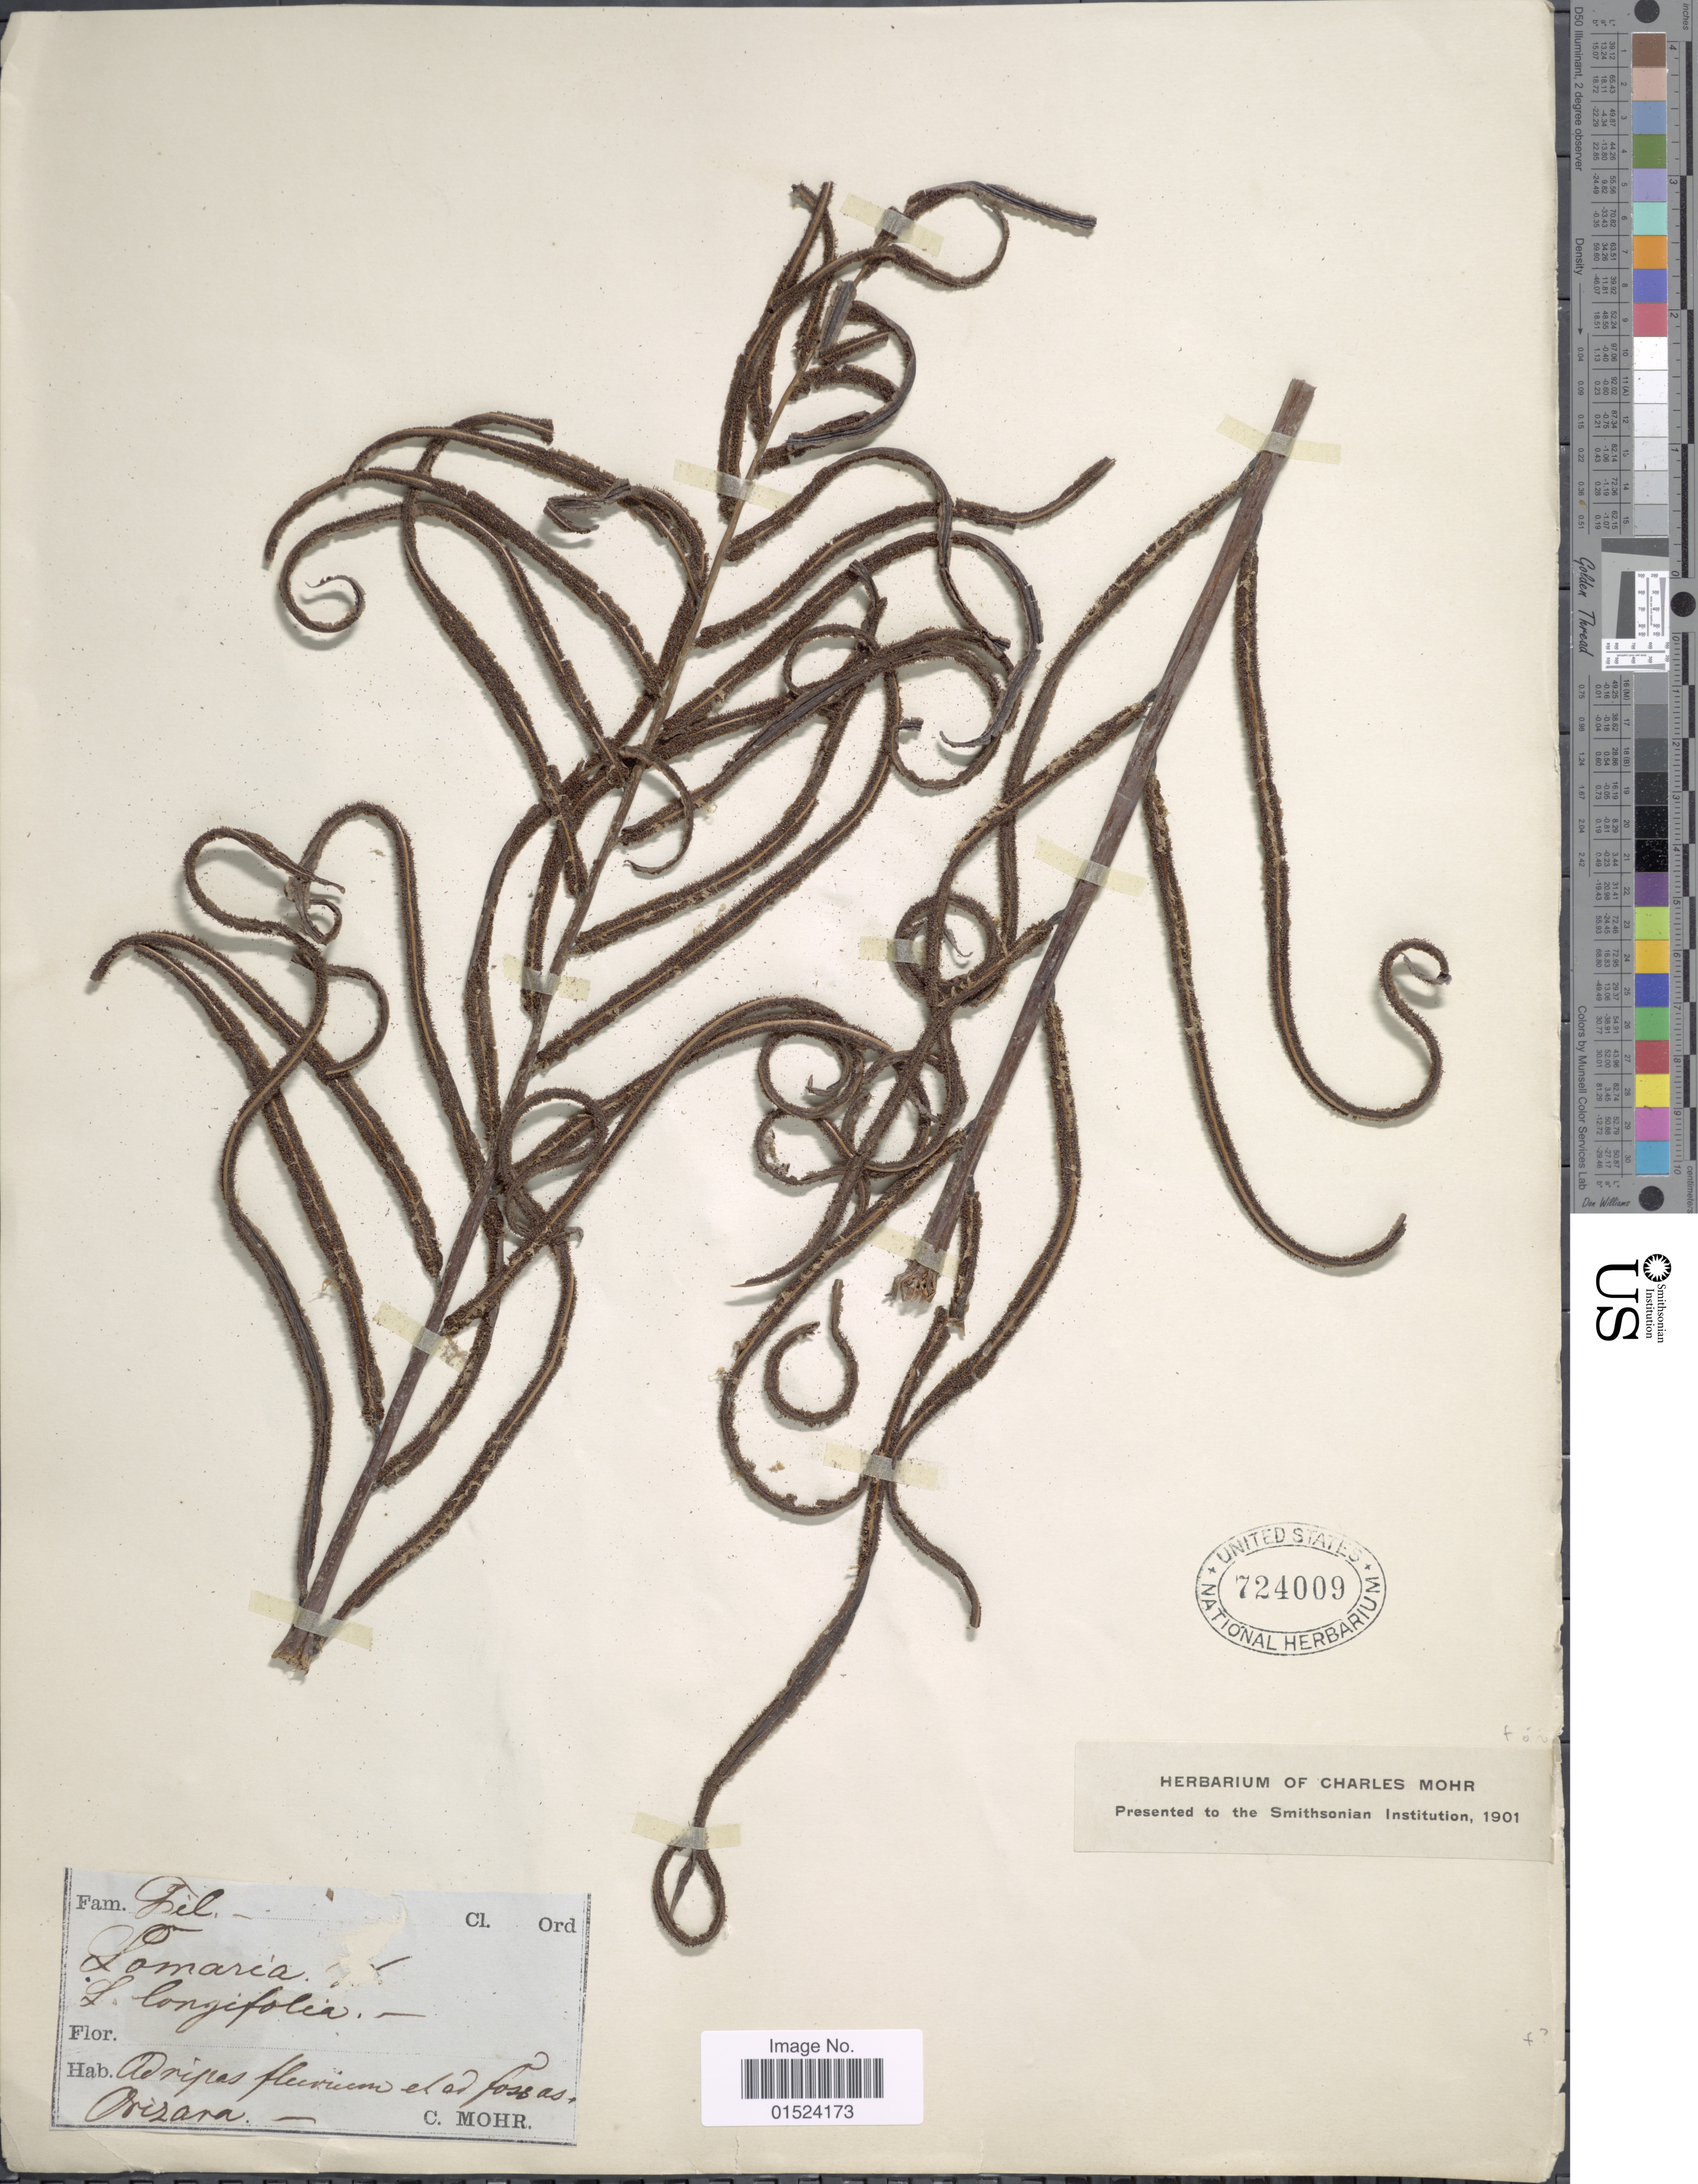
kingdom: Plantae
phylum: Tracheophyta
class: Polypodiopsida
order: Polypodiales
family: Blechnaceae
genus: Blechnum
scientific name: Blechnum longifolium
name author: Cav. ex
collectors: C. T. Mohr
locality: Ad ripas fluvium et ad fossas Orizara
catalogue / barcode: US 724009